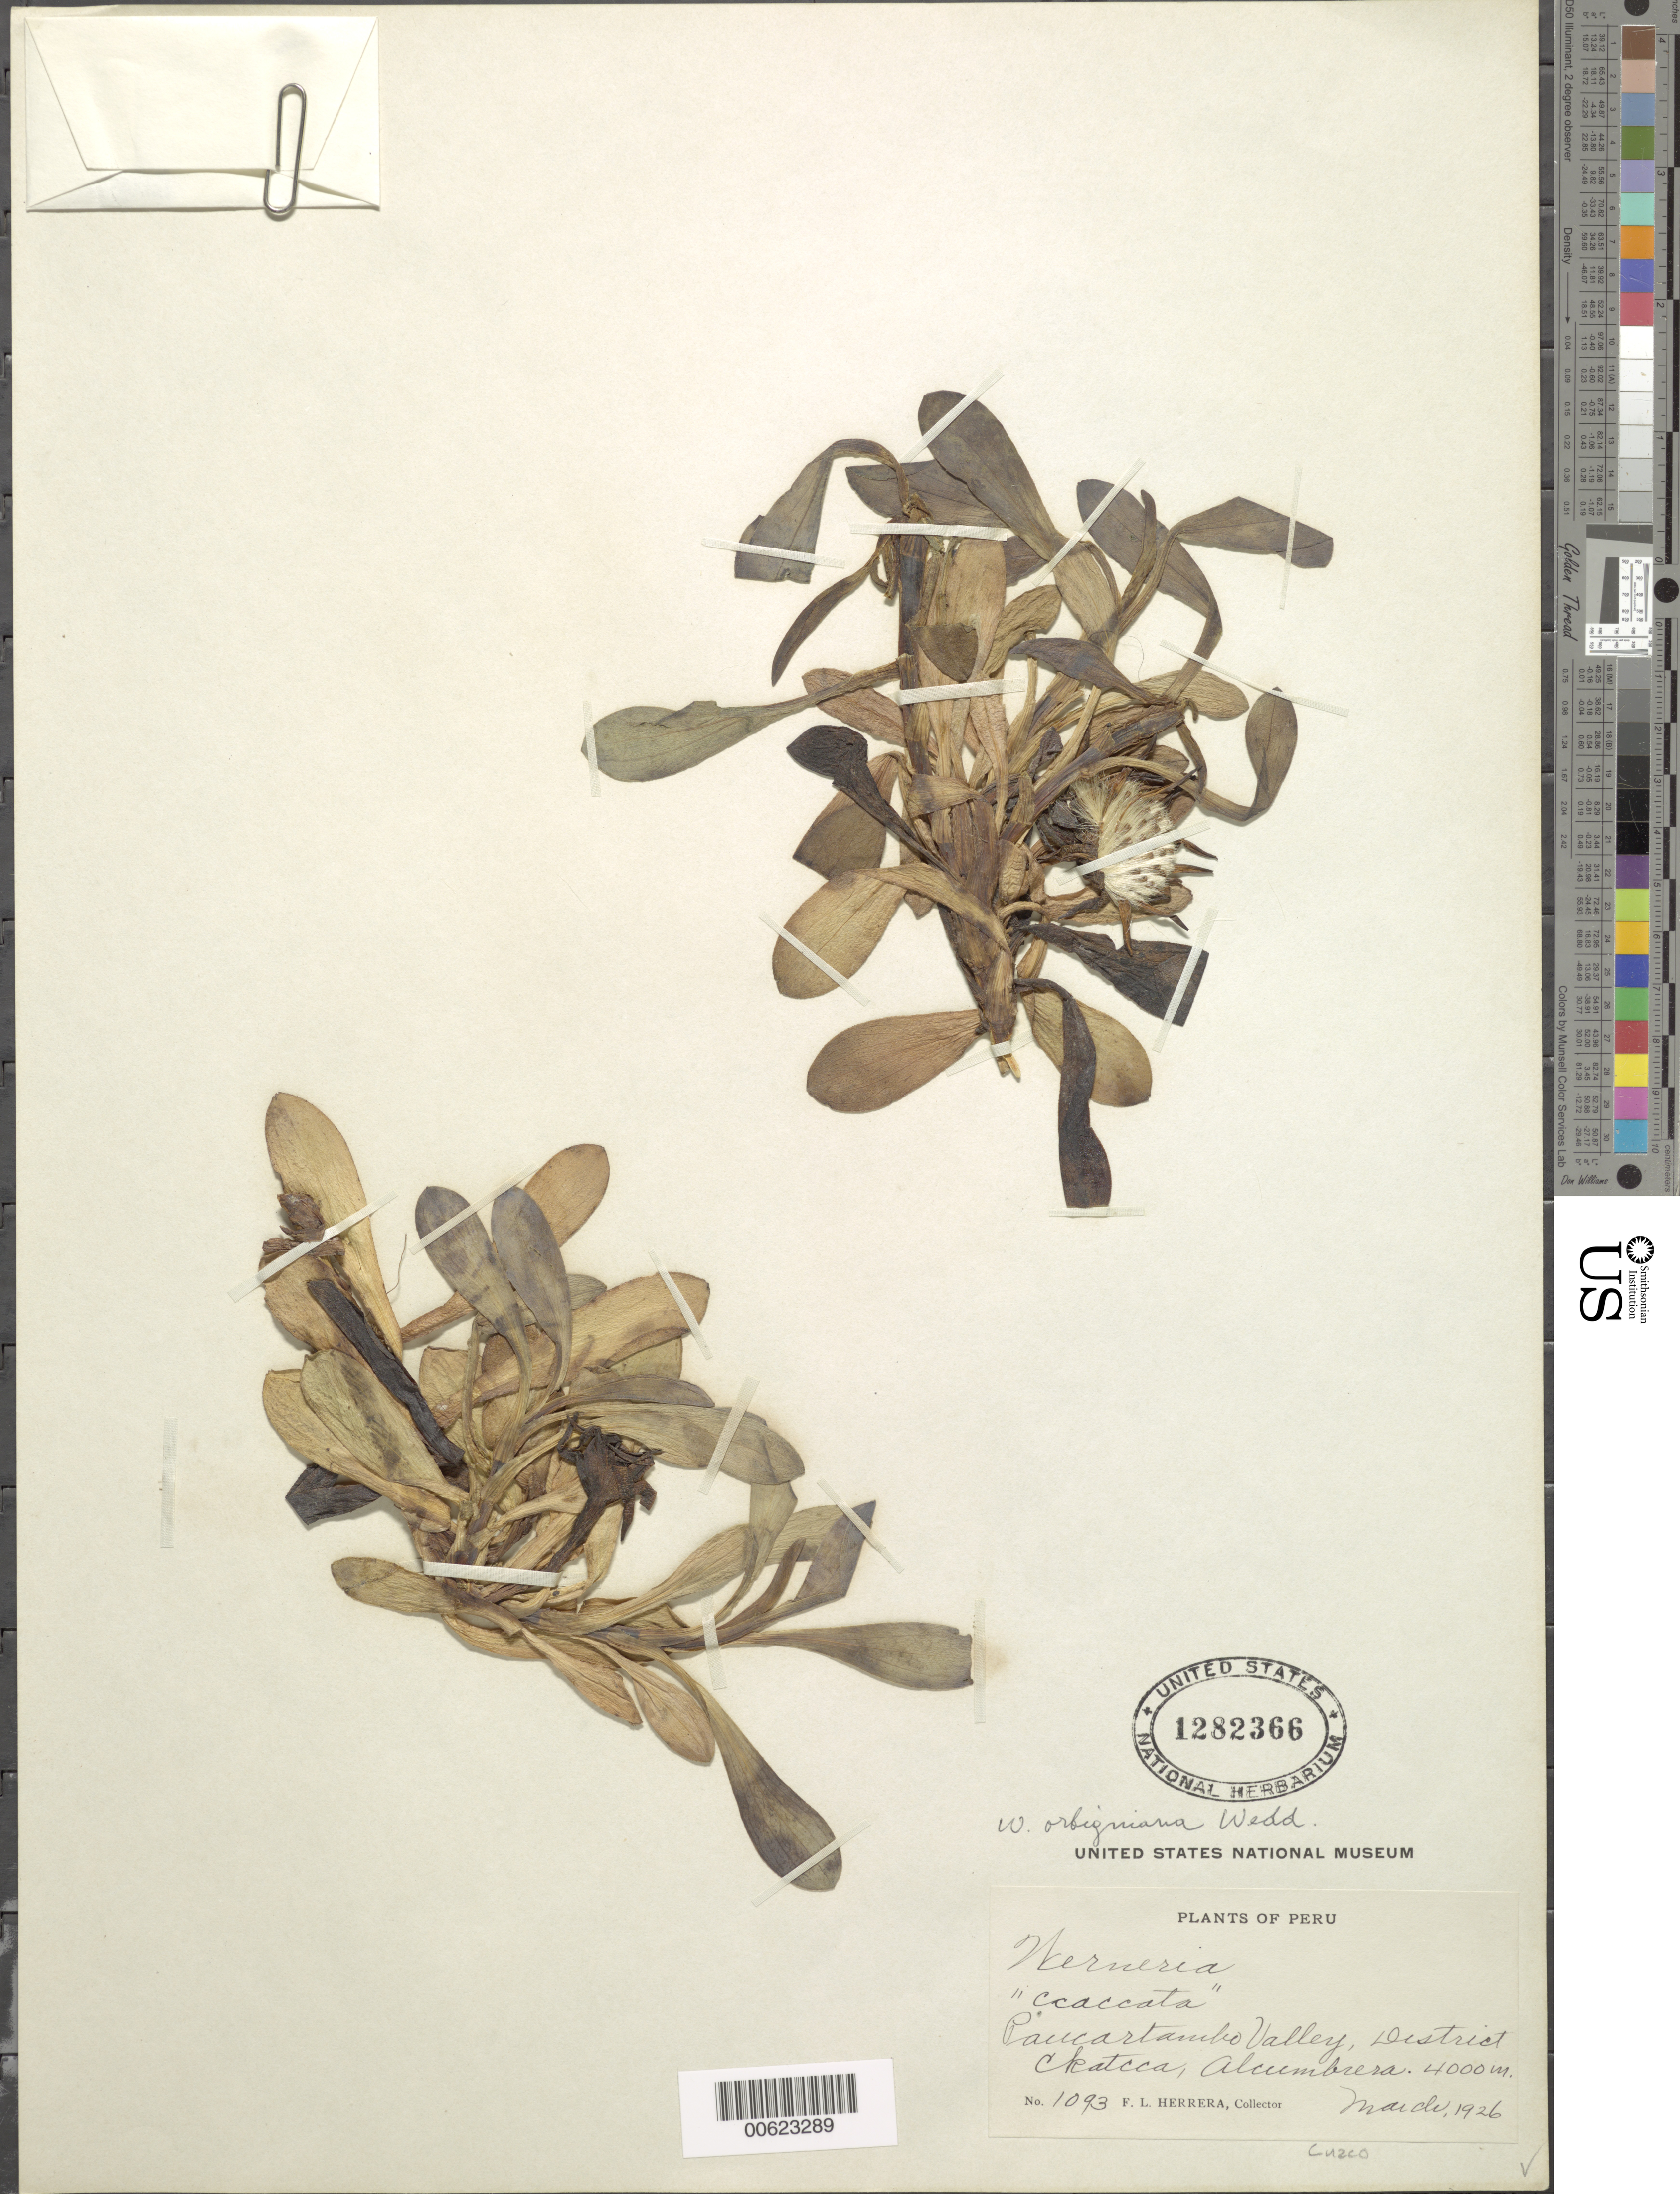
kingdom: Plantae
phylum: Tracheophyta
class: Magnoliopsida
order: Asterales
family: Asteraceae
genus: Werneria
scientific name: Werneria orbignyana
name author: Wedd.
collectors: F. L. Herrera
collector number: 1093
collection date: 1926-03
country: Peru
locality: Paucartambo Valley, District Ckatcca, Alcumbrera ?.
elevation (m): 4000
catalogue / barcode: US 1282366